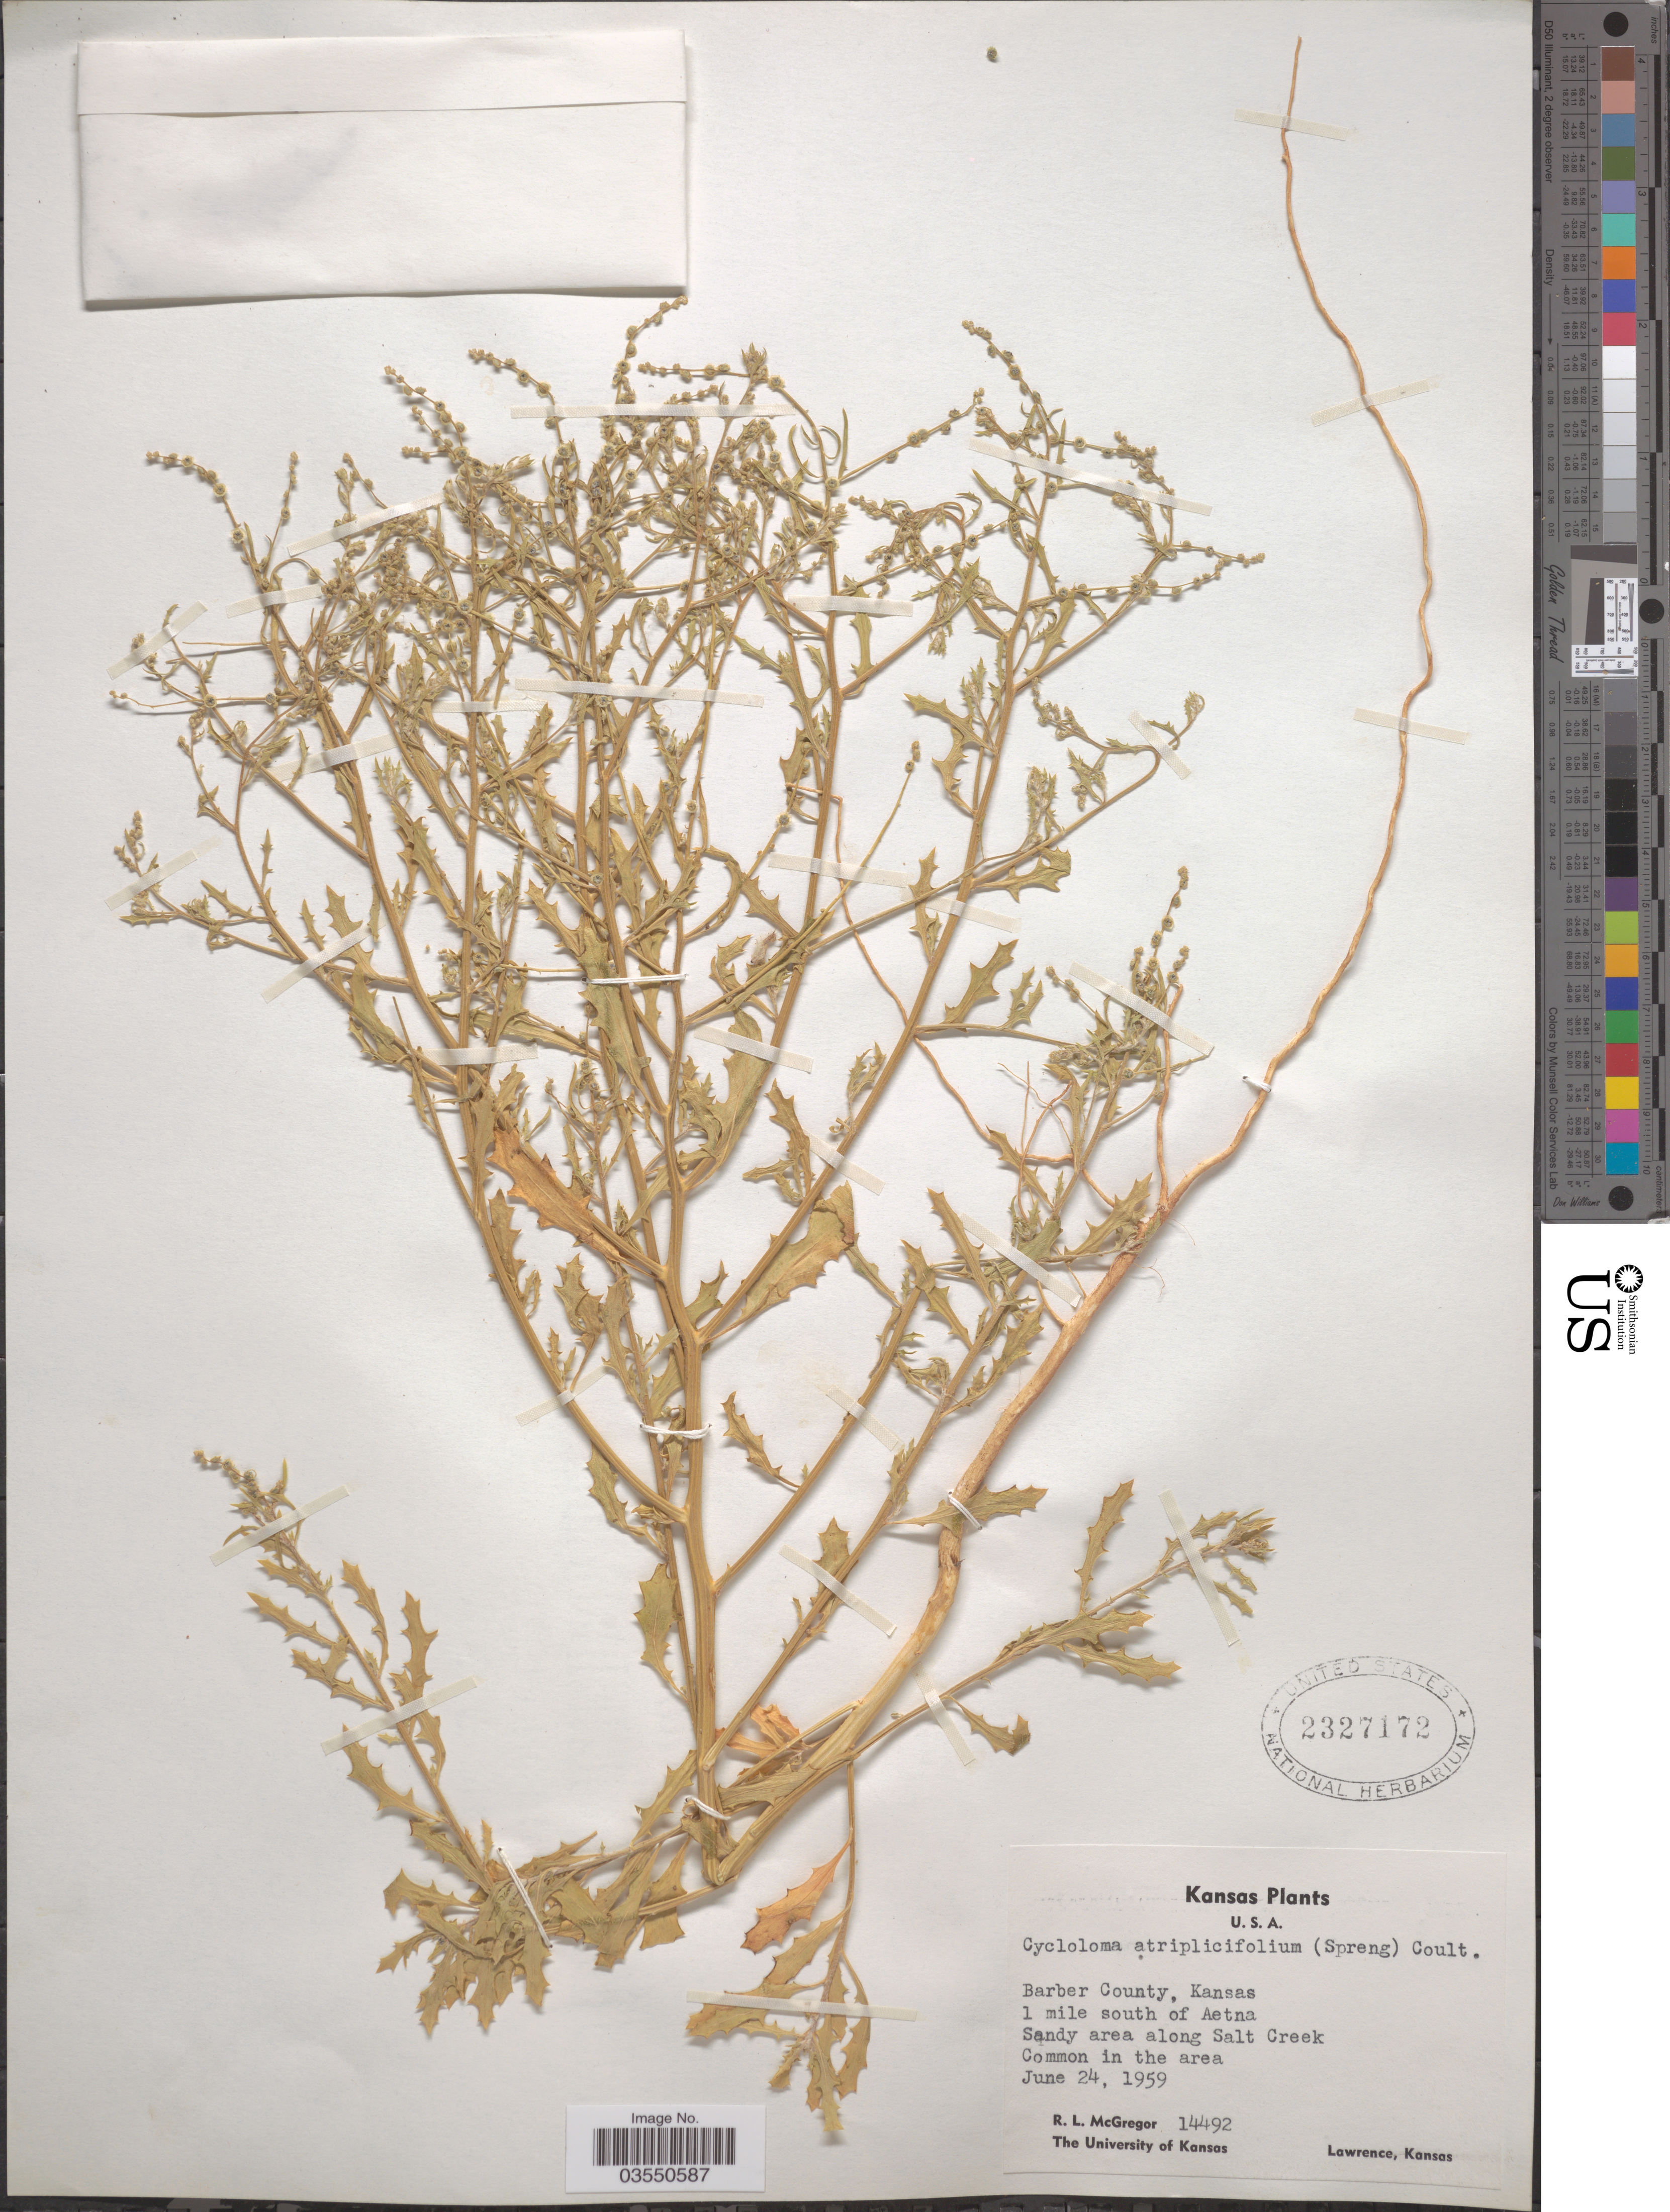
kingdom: Plantae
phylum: Tracheophyta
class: Magnoliopsida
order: Caryophyllales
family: Amaranthaceae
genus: Dysphania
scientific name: Dysphania atriplicifolia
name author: (Spreng.) G. Kadereit et al.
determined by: U.S. National Herbarium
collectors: R. McGregor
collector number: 14492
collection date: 1959-06-24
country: United States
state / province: Kansas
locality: Barber County, 1 mile south of Aetna. Sandy area along Salt Creek.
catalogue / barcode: US 2327172